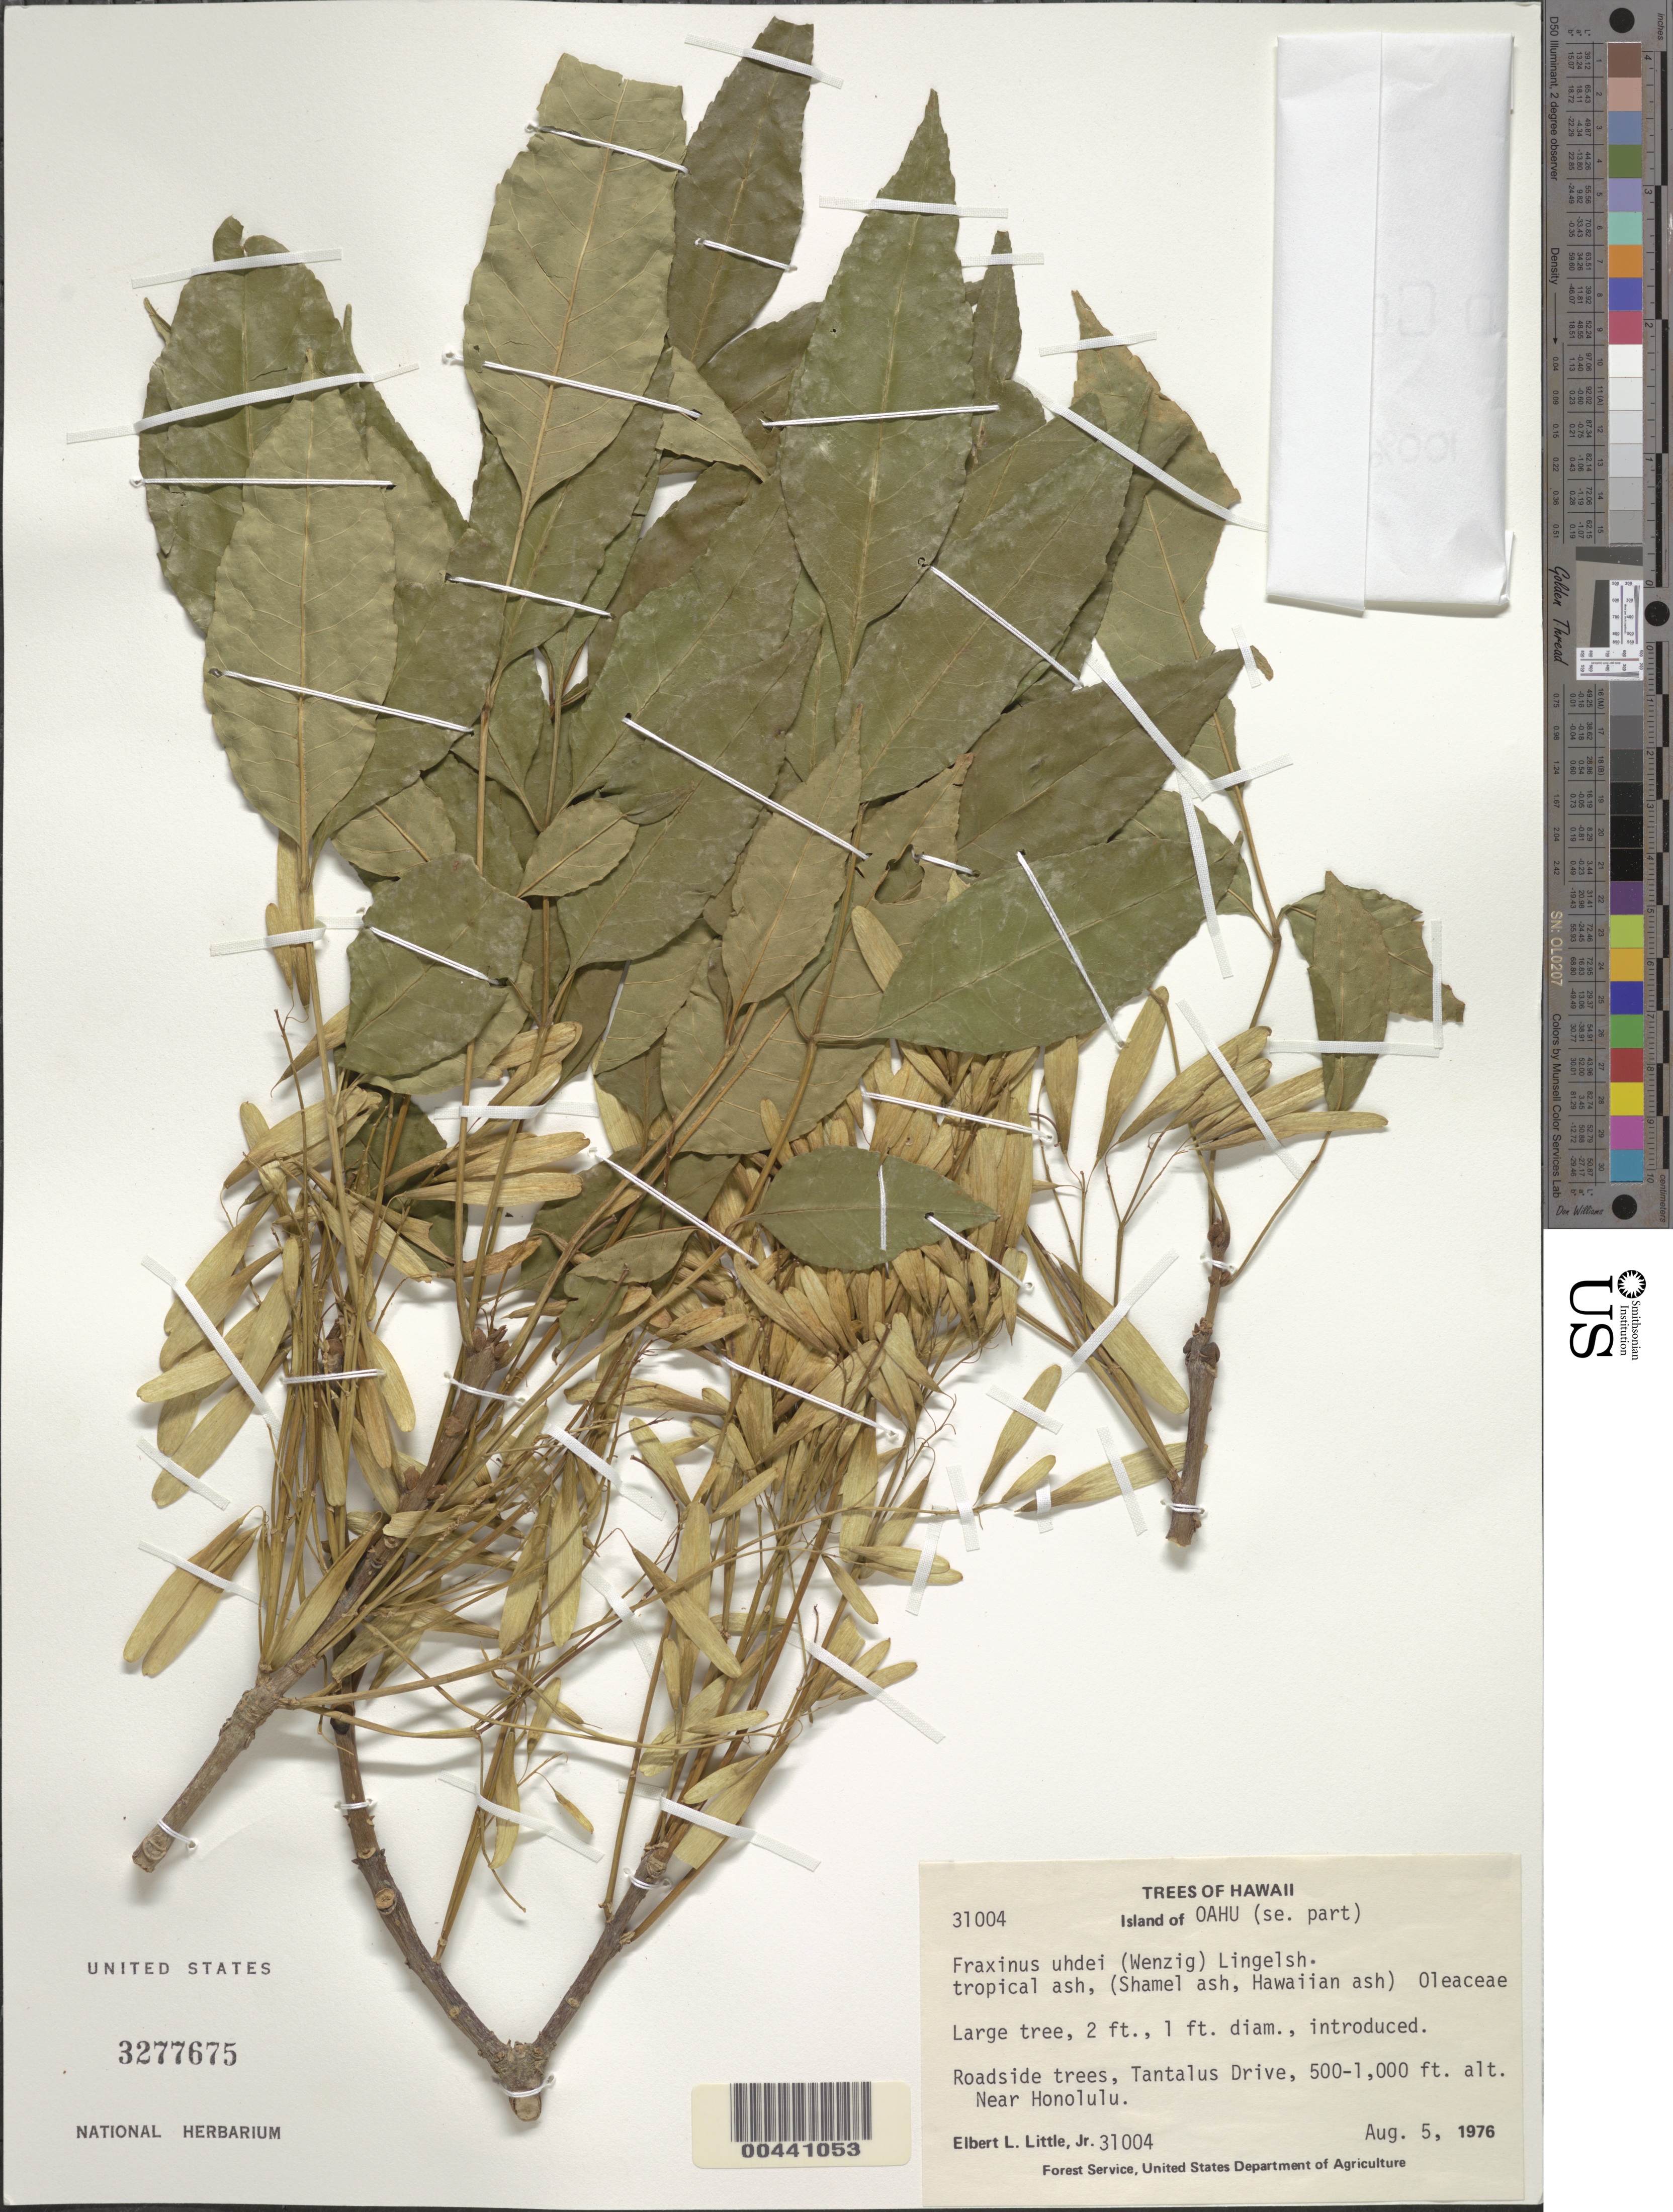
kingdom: Plantae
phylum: Tracheophyta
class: Magnoliopsida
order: Lamiales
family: Oleaceae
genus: Fraxinus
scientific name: Fraxinus uhdei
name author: (Wenz.) Lingelsh.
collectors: E. L. Little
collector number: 31004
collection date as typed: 5 Aug 1976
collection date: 1976-08-05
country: United States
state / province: Hawaii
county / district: Honolulu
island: Oahu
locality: SE part of Oahu, Tantalus Drive, near Honolulu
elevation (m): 152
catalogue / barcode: US 3277675